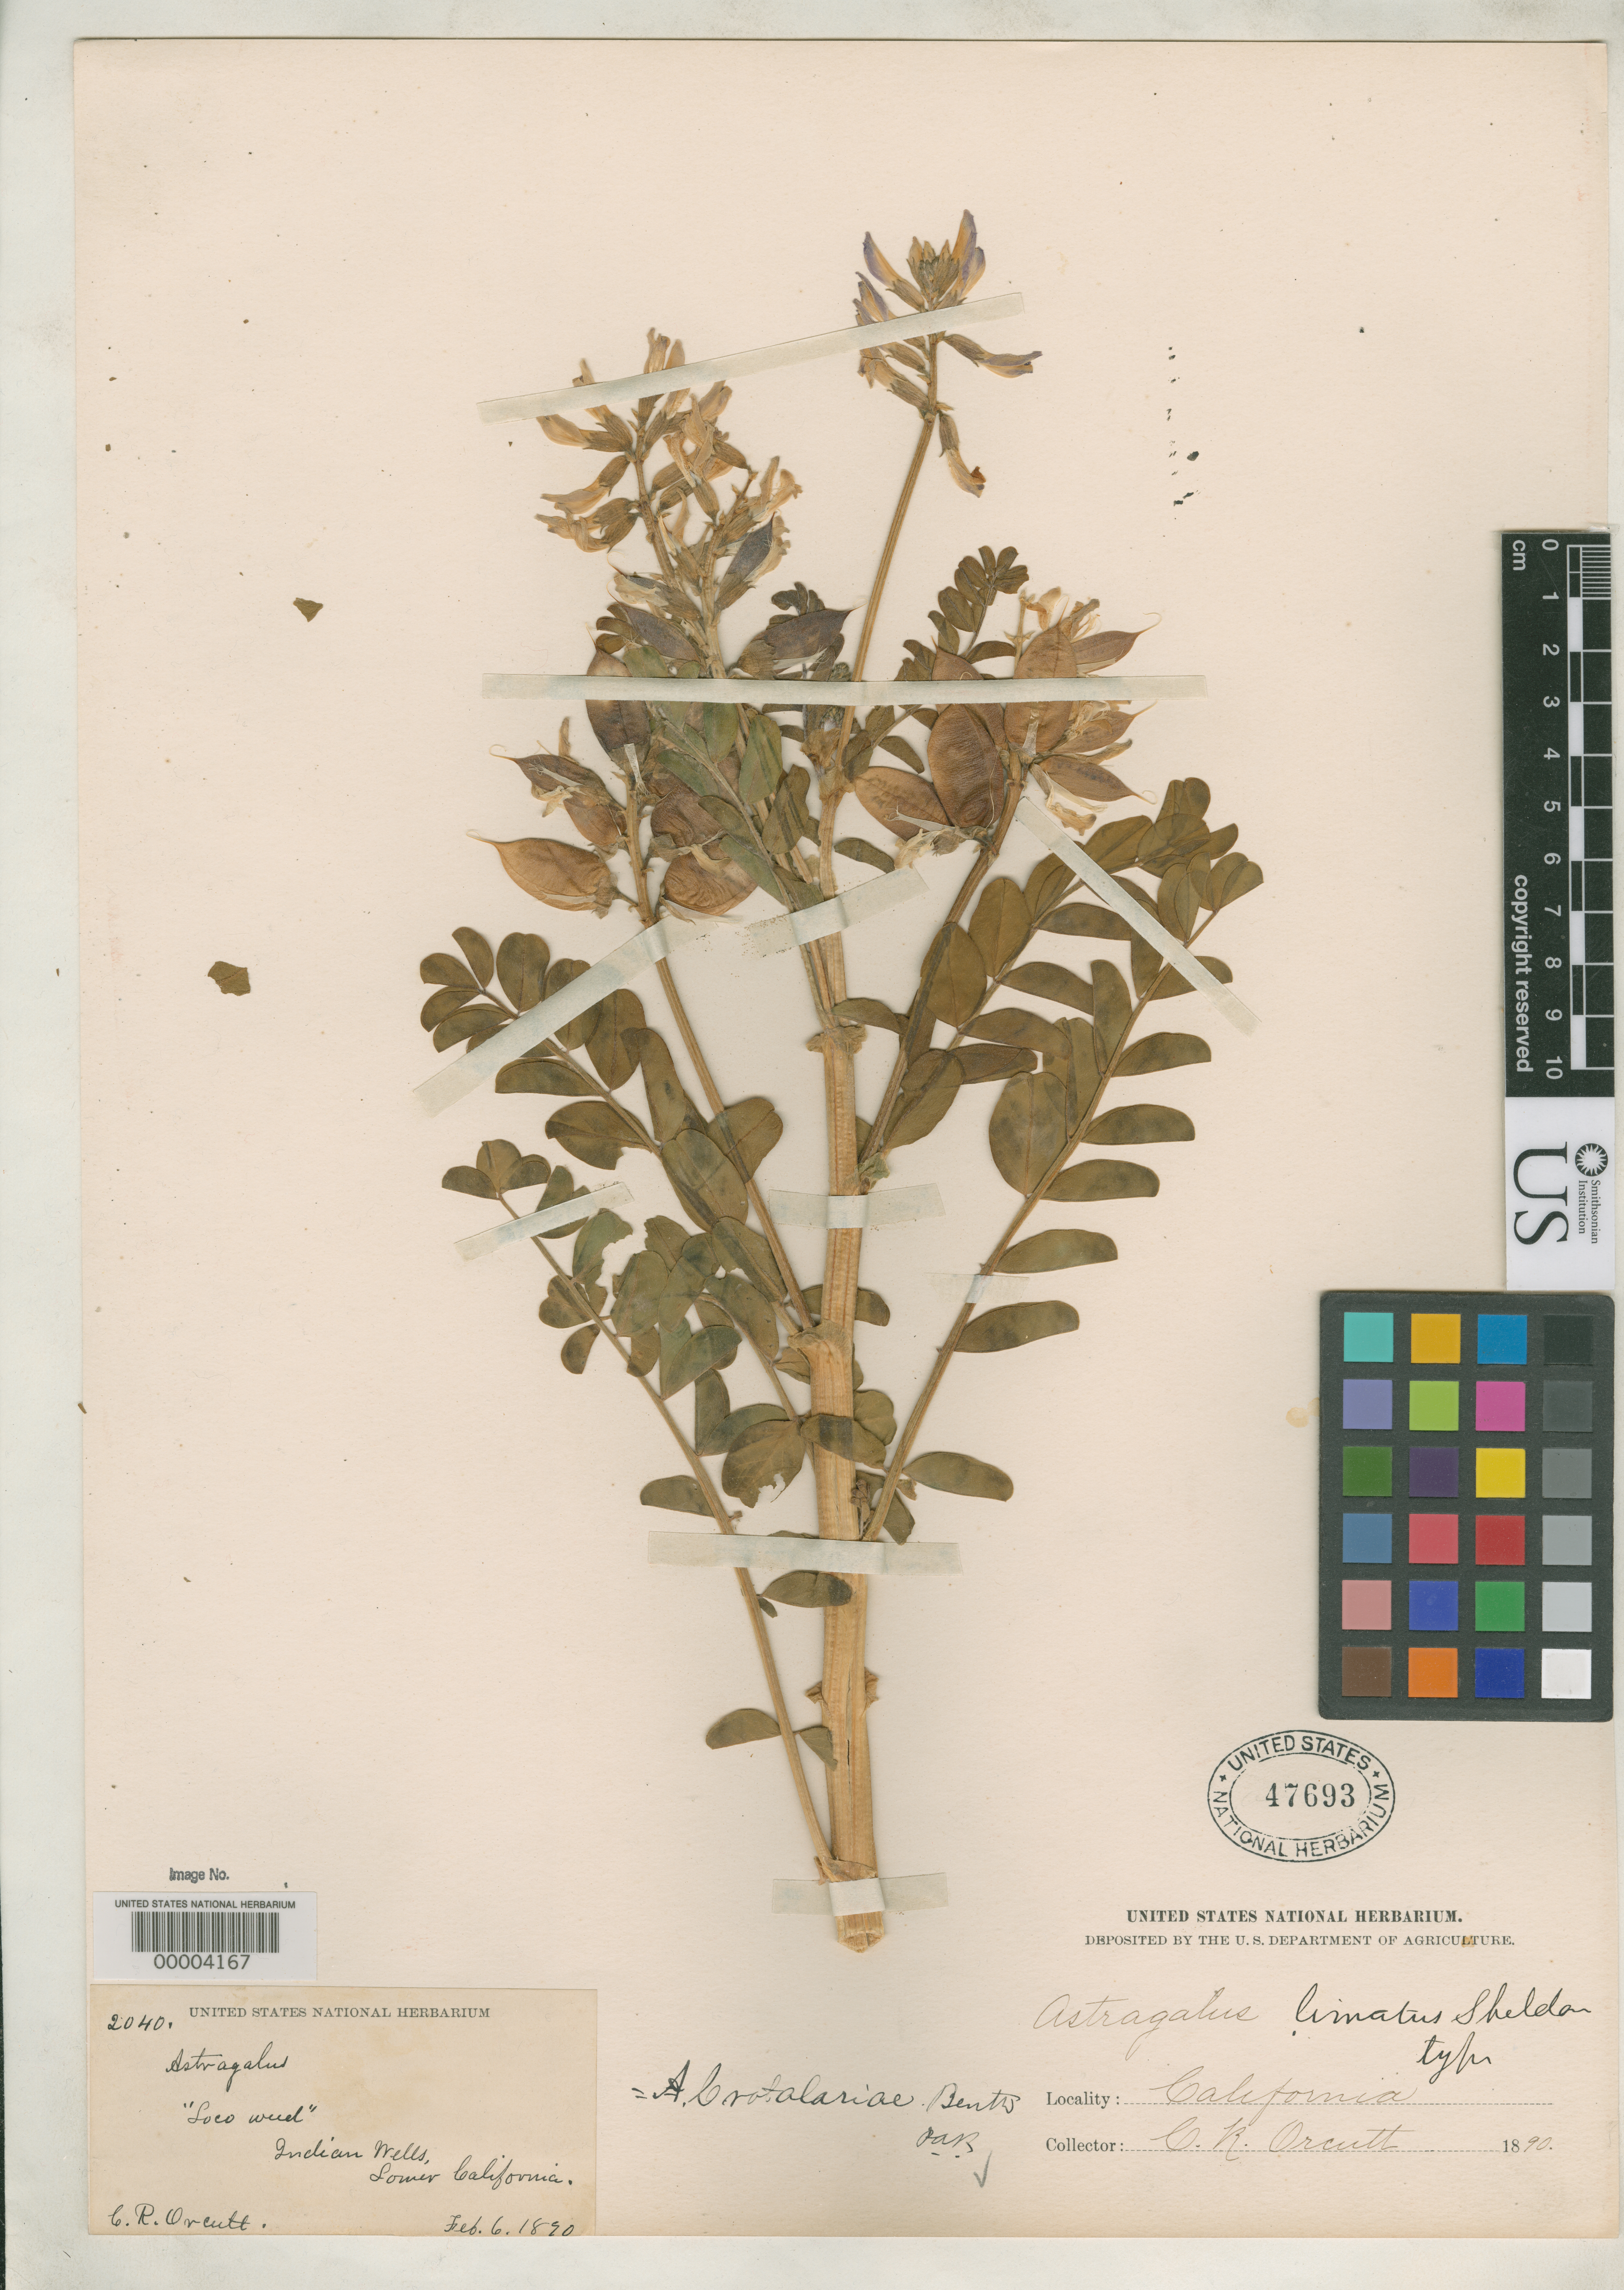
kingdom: Plantae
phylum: Tracheophyta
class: Magnoliopsida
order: Fabales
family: Fabaceae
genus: Astragalus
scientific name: Astragalus limatus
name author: E. Sheld.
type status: Isotype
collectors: C. R. Orcutt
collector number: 2040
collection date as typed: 06 Feb 1890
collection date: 1890-02-06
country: United States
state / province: California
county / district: Riverside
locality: Colorado Desert, Indian Wells.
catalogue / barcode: US 47693